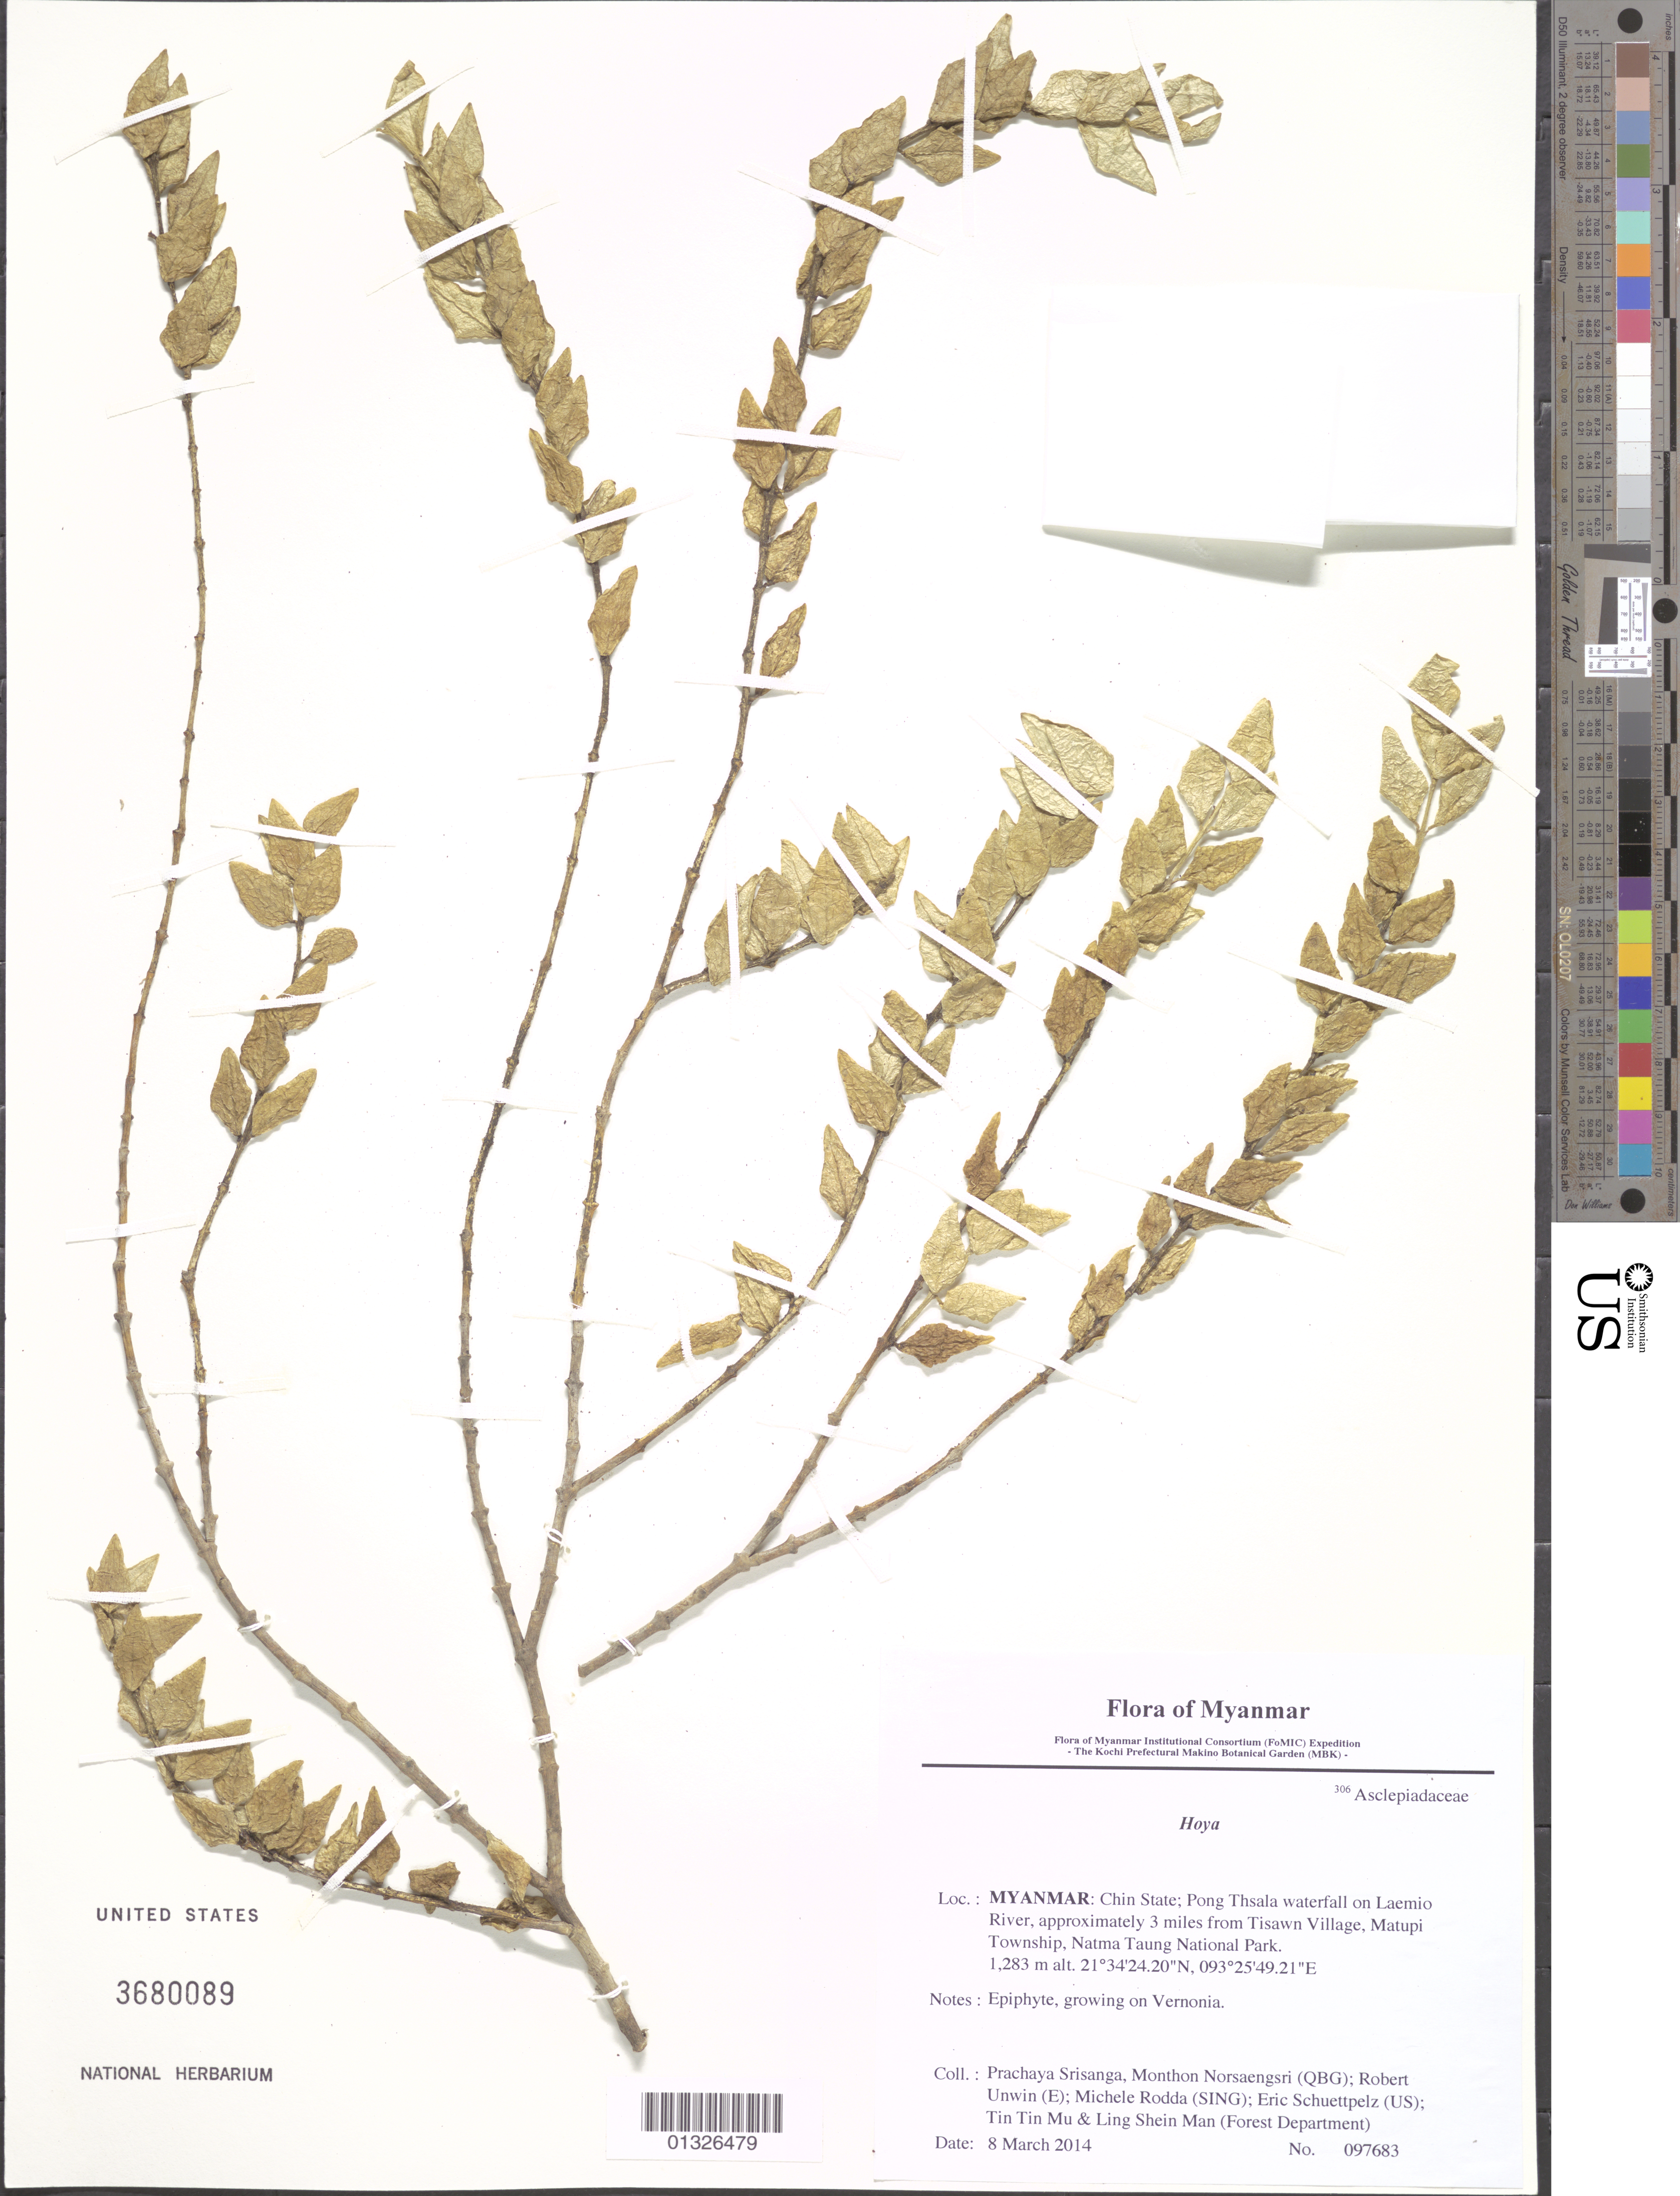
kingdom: Plantae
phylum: Tracheophyta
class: Magnoliopsida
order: Gentianales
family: Apocynaceae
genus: Hoya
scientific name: Hoya sp.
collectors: P. Srisanga, M. Norsaengsri, R. Unwin, M. Rodda, E. Schuettpelz, Tin Tin Mu & Ling Shein Man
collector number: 97683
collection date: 2014-03-08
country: Myanmar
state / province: Chin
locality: Pong Thsala waterfall on Laemio River, approximately 3 miles from Tisawn Village, Matupi Township, Natma Taung National Park.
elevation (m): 1283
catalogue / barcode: US 3680089